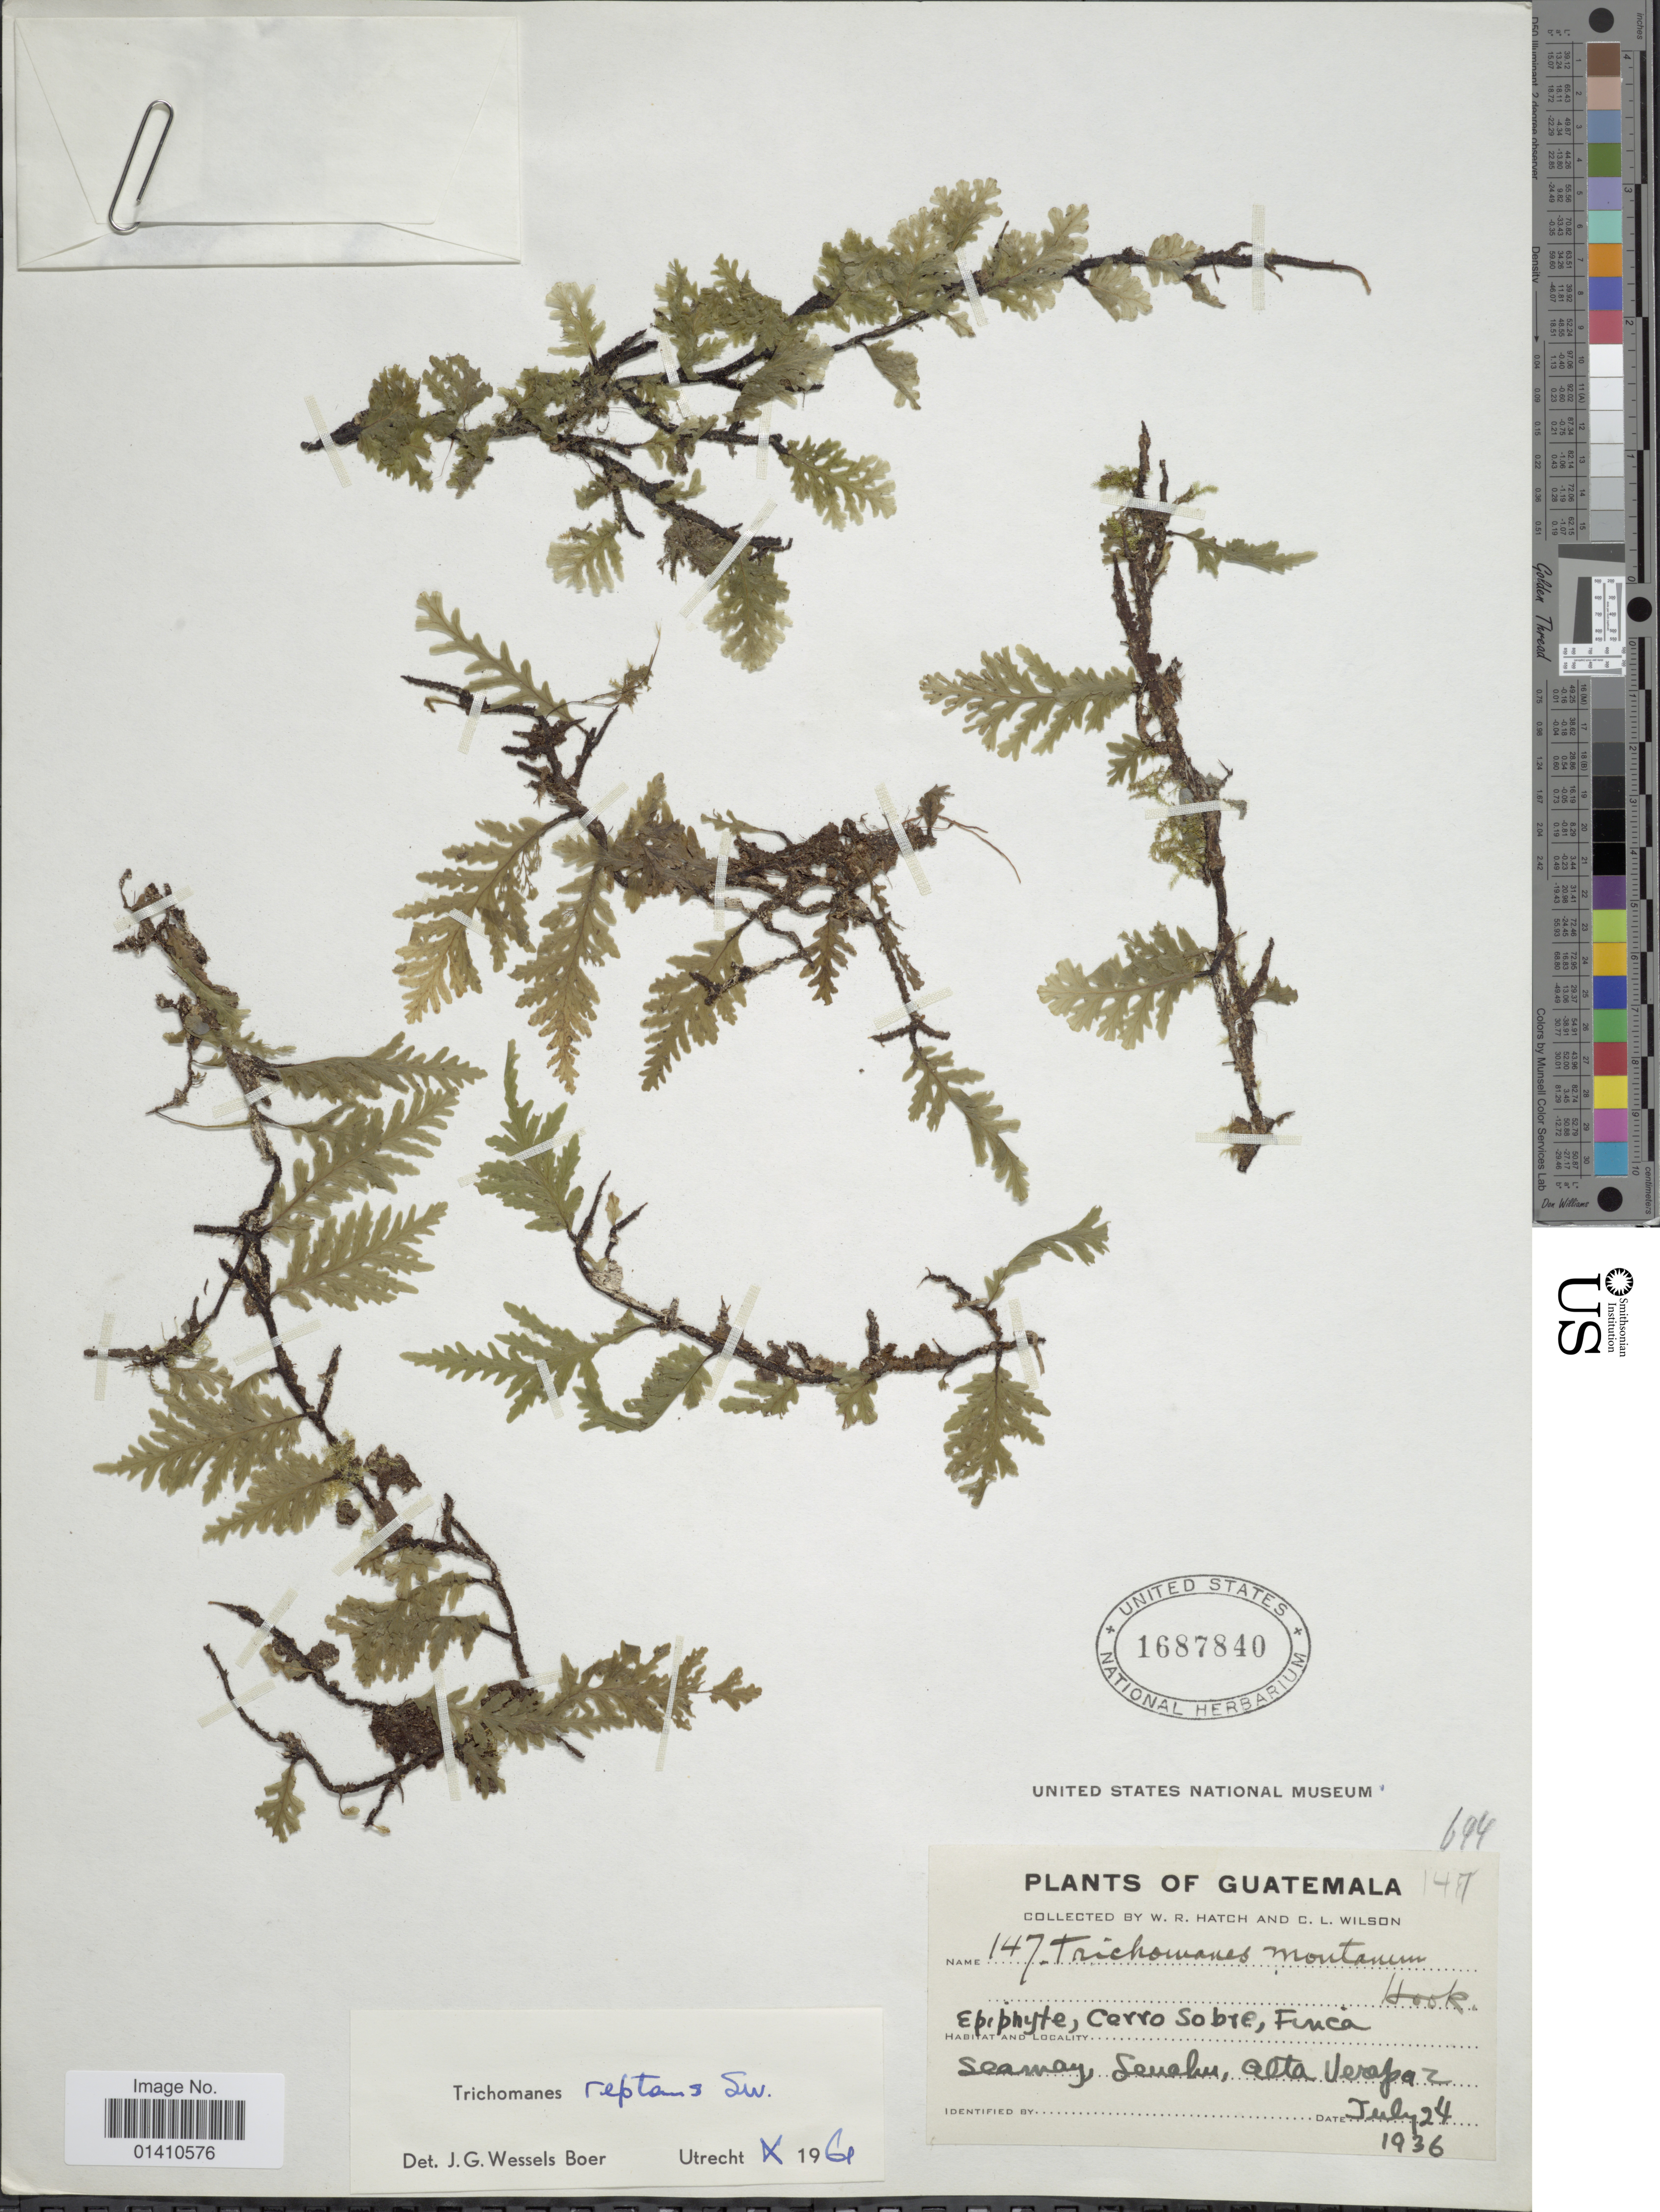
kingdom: Plantae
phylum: Tracheophyta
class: Polypodiopsida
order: Hymenophyllales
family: Hymenophyllaceae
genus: Didymoglossum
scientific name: Didymoglossum reptans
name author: (Sw.) C. Presl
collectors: W. Hatch & C. L. Wilson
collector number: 147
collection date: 1936-07-24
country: Guatemala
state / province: Alta Verapaz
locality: Epiphyte, Cerro sobre, Firica, seamay, Senahu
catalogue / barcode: US 1687840